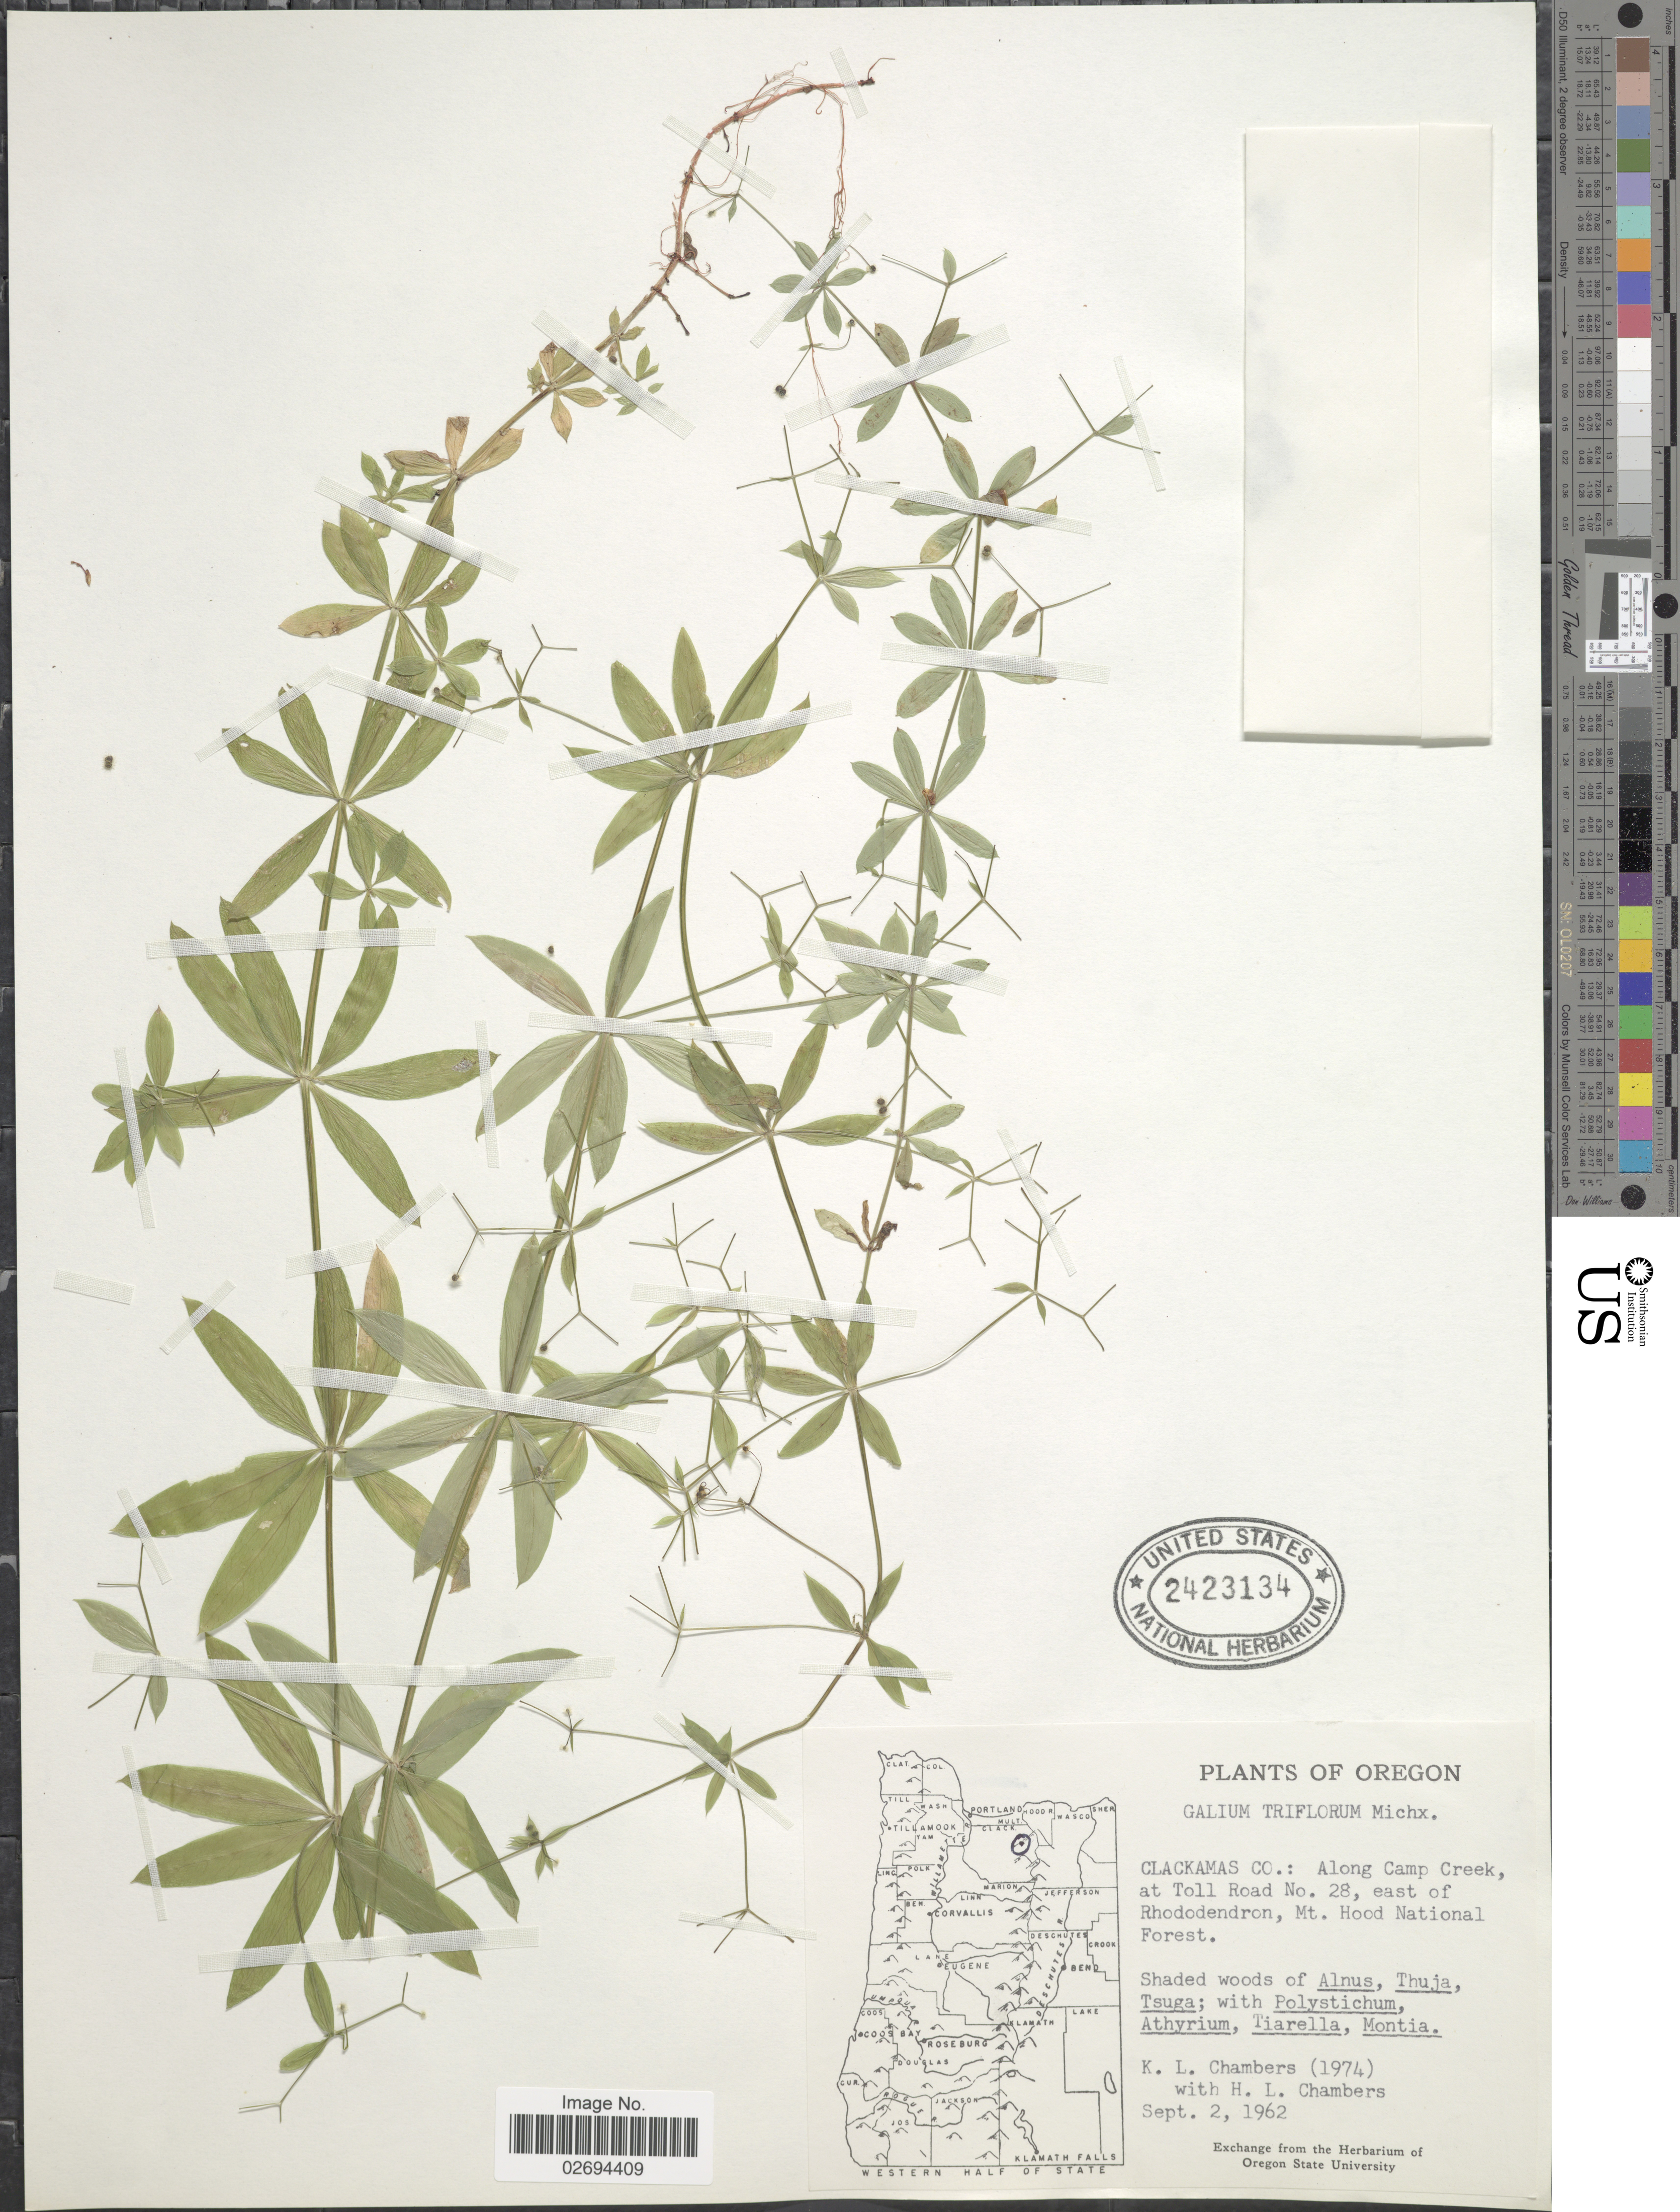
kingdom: Plantae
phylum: Tracheophyta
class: Magnoliopsida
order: Gentianales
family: Rubiaceae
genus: Galium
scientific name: Galium triflorum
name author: Michx.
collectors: K. Chambers & H. Chambers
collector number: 1974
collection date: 1962-09-02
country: United States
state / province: Oregon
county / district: Clackamas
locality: Clackamas Co.: Along Camp Creek, at Toll Road no. 28, east of Rhododendron, Mt. Hood National Forest.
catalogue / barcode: US 2423134